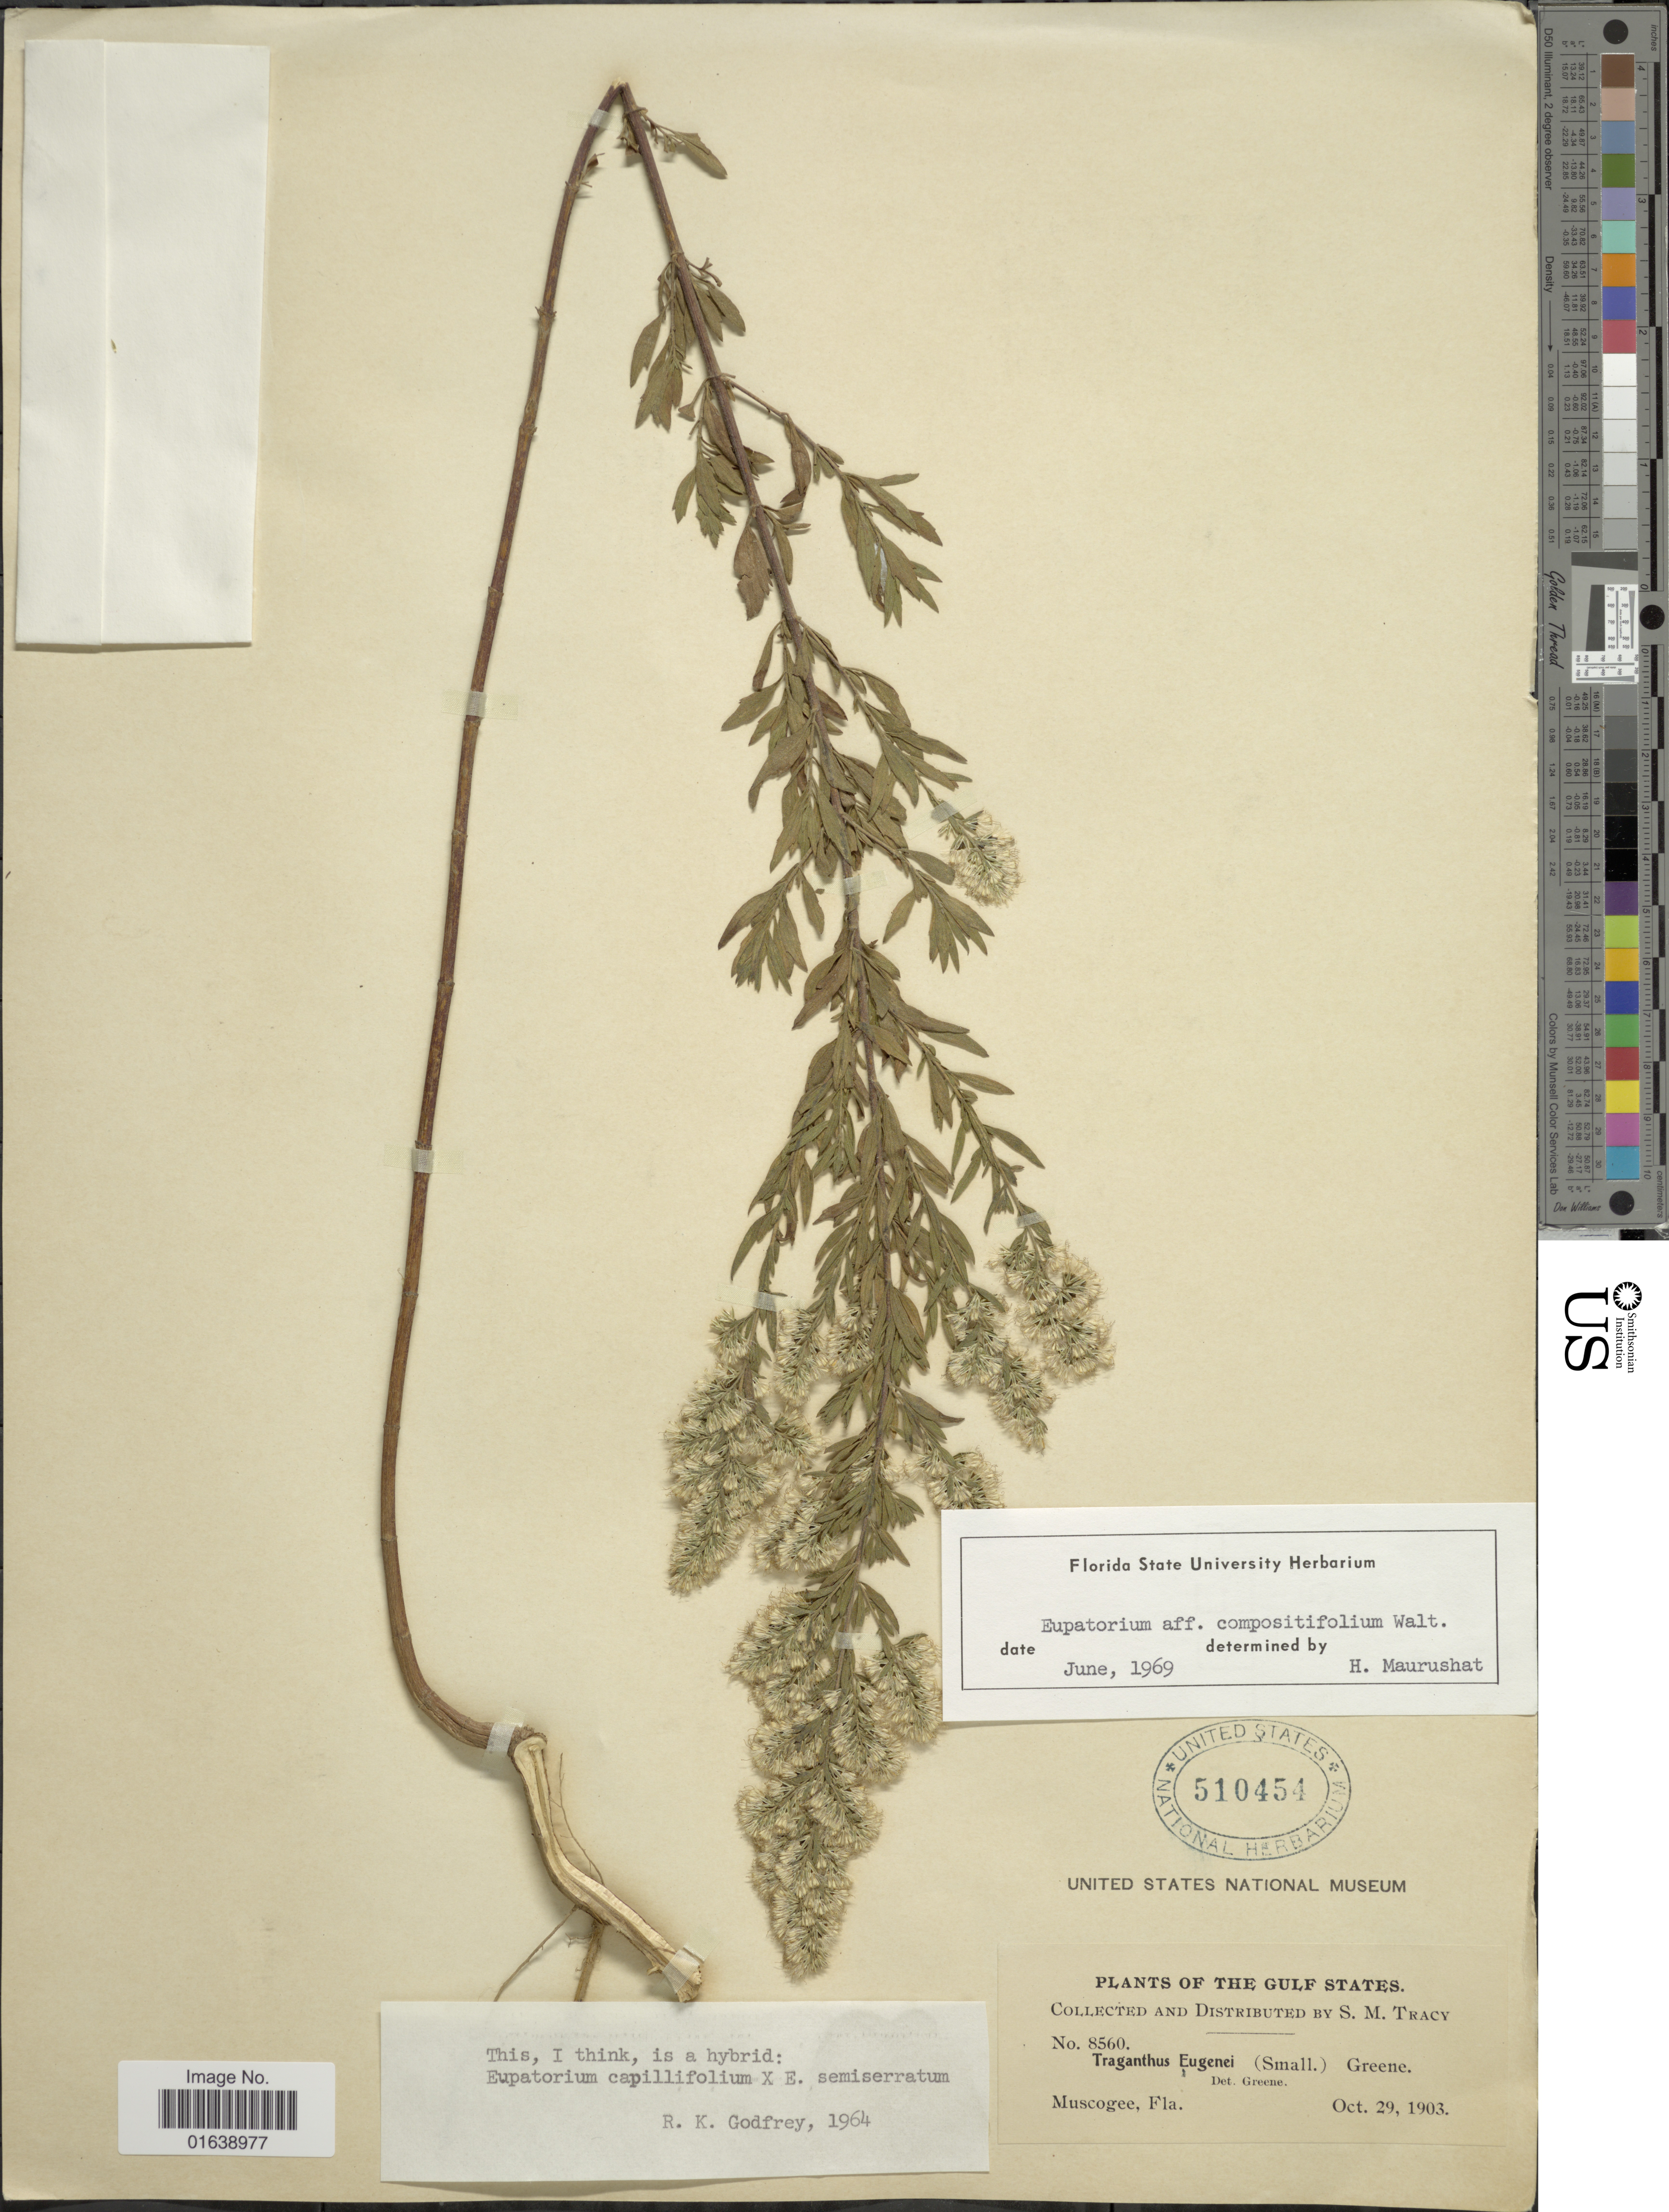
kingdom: Plantae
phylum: Tracheophyta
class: Magnoliopsida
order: Asterales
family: Asteraceae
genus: Eupatorium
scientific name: Eupatorium compositifolium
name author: Walter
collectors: S. M. Tracy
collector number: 8560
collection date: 1903-10-29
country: United States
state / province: Florida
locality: Muscogee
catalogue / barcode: US 510454